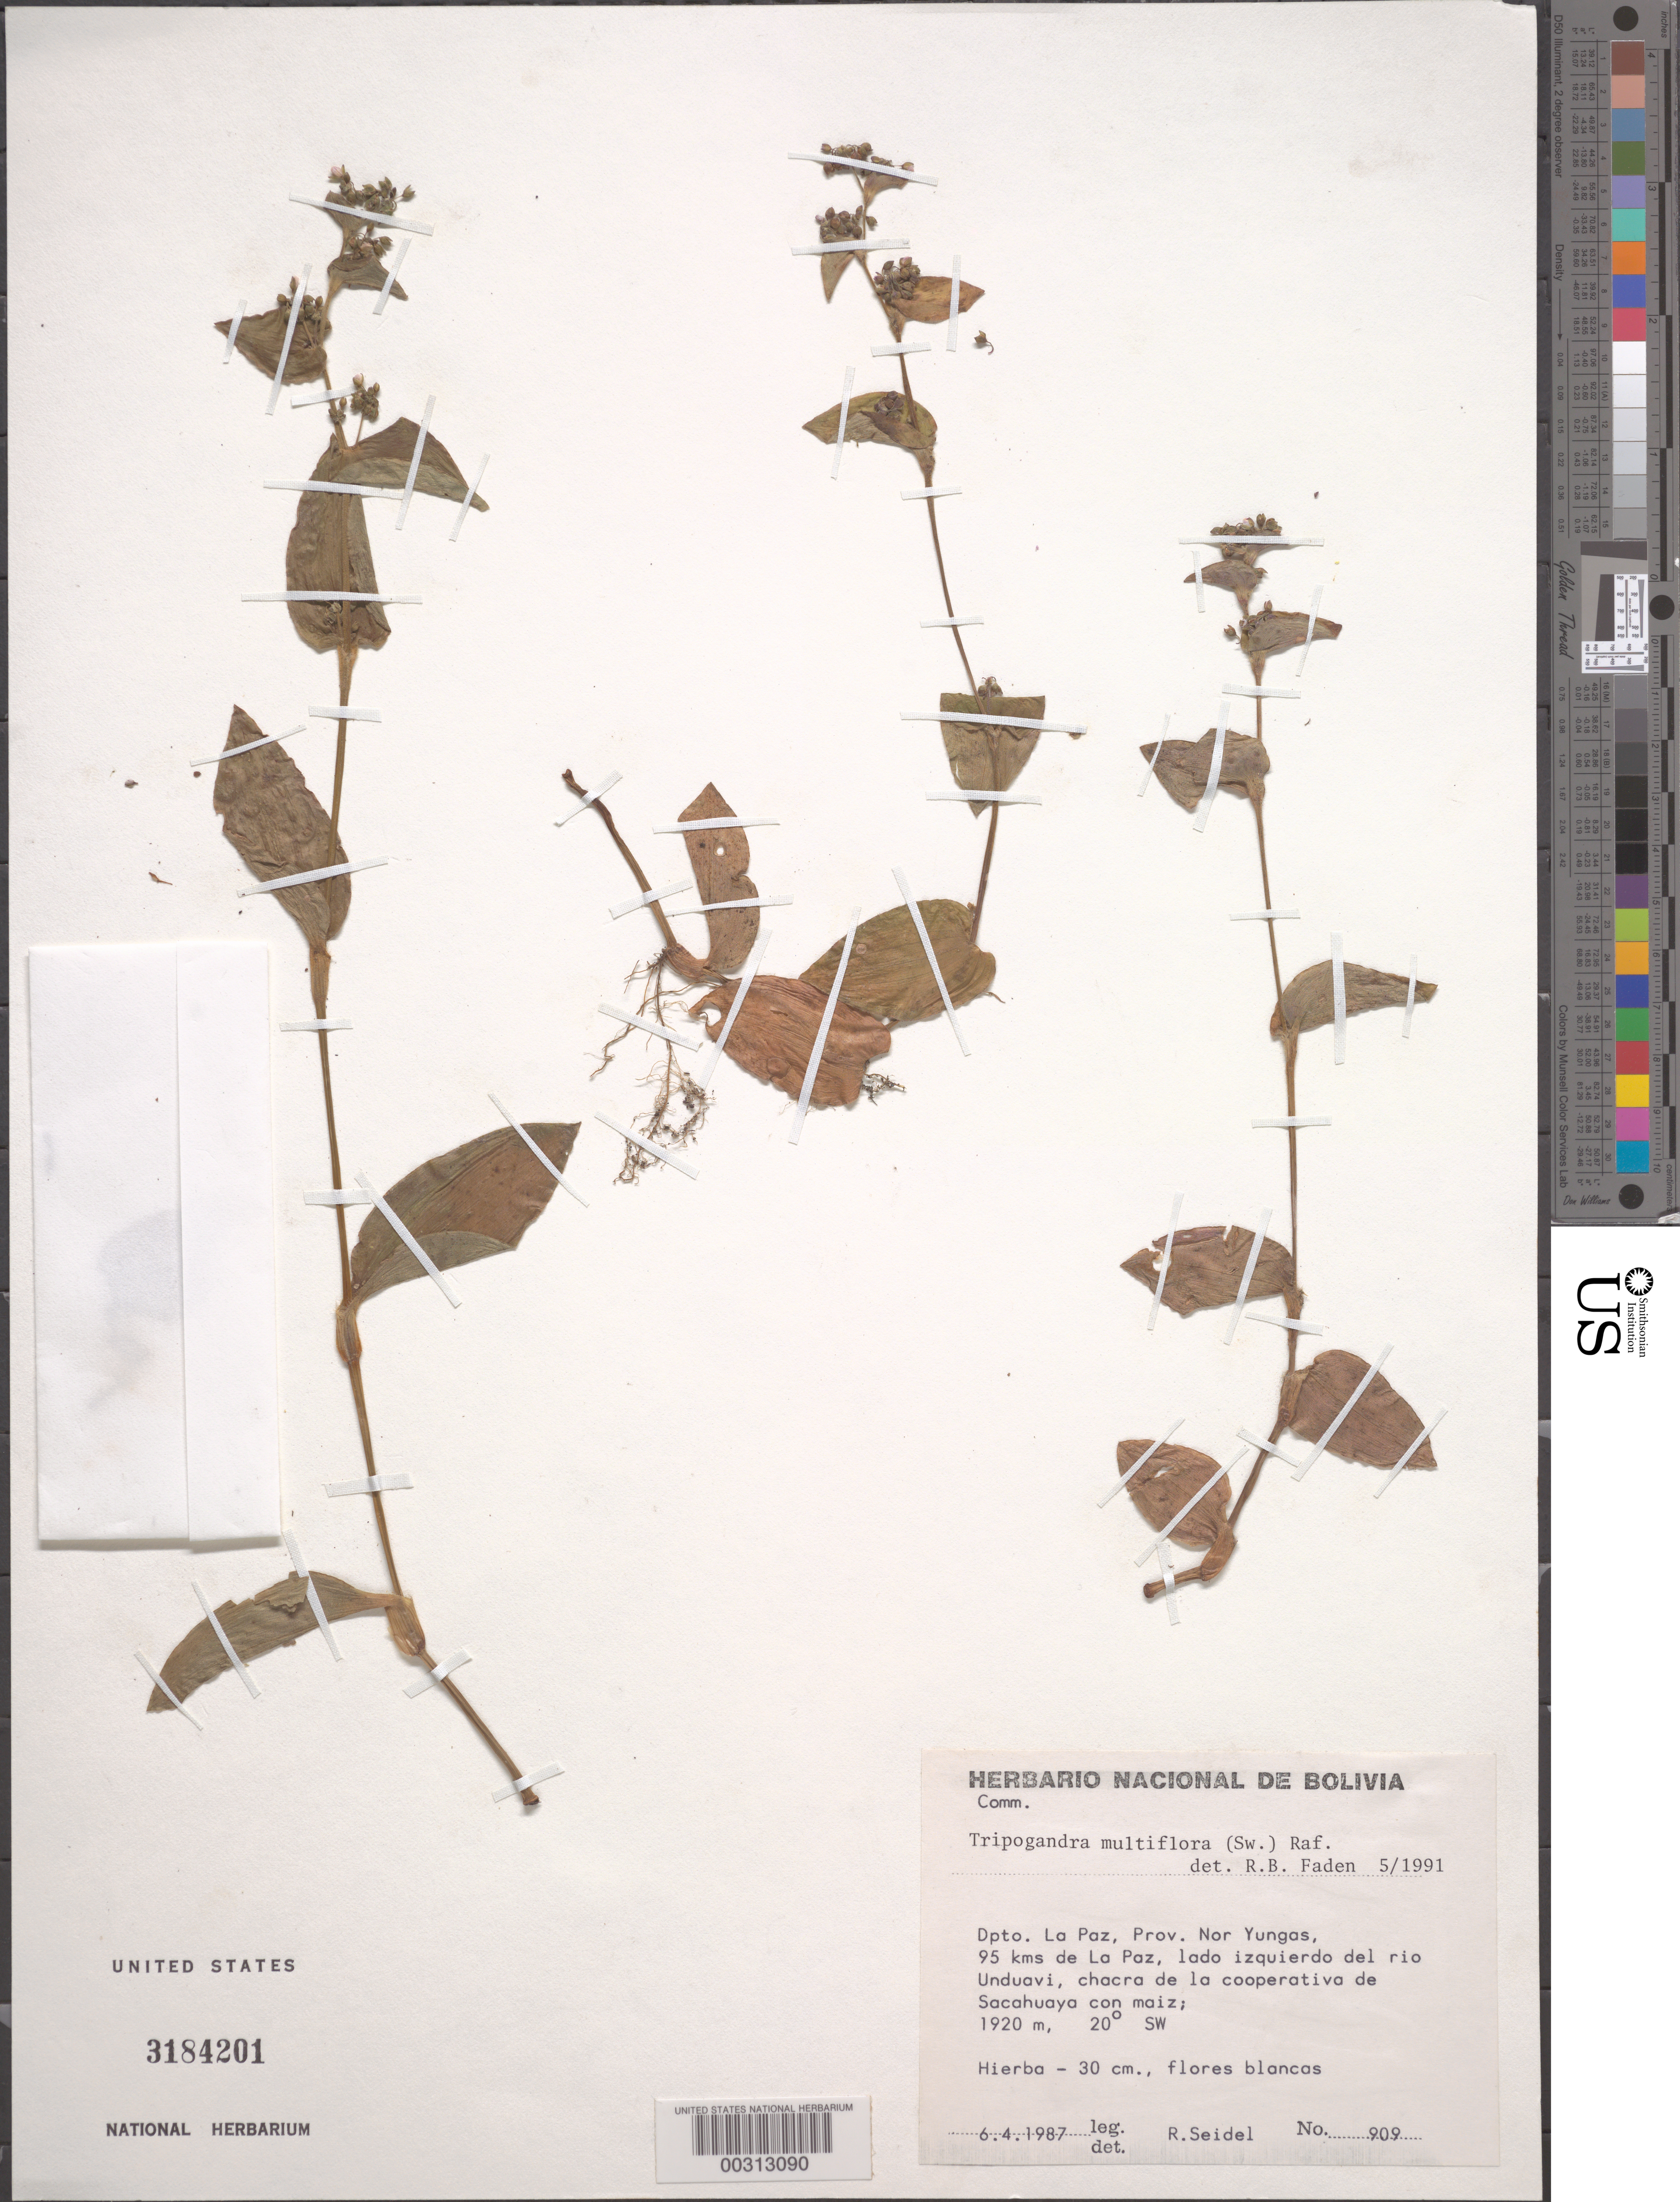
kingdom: Plantae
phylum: Tracheophyta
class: Liliopsida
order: Commelinales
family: Commelinaceae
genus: Tripogandra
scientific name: Tripogandra multiflora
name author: (Sw.) Raf.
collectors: R. Seidel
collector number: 909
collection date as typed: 06 Apr 1987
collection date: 1987-04-06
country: Bolivia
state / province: La Paz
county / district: Nor Yungas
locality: Del Rio Unduavi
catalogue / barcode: US 3184201